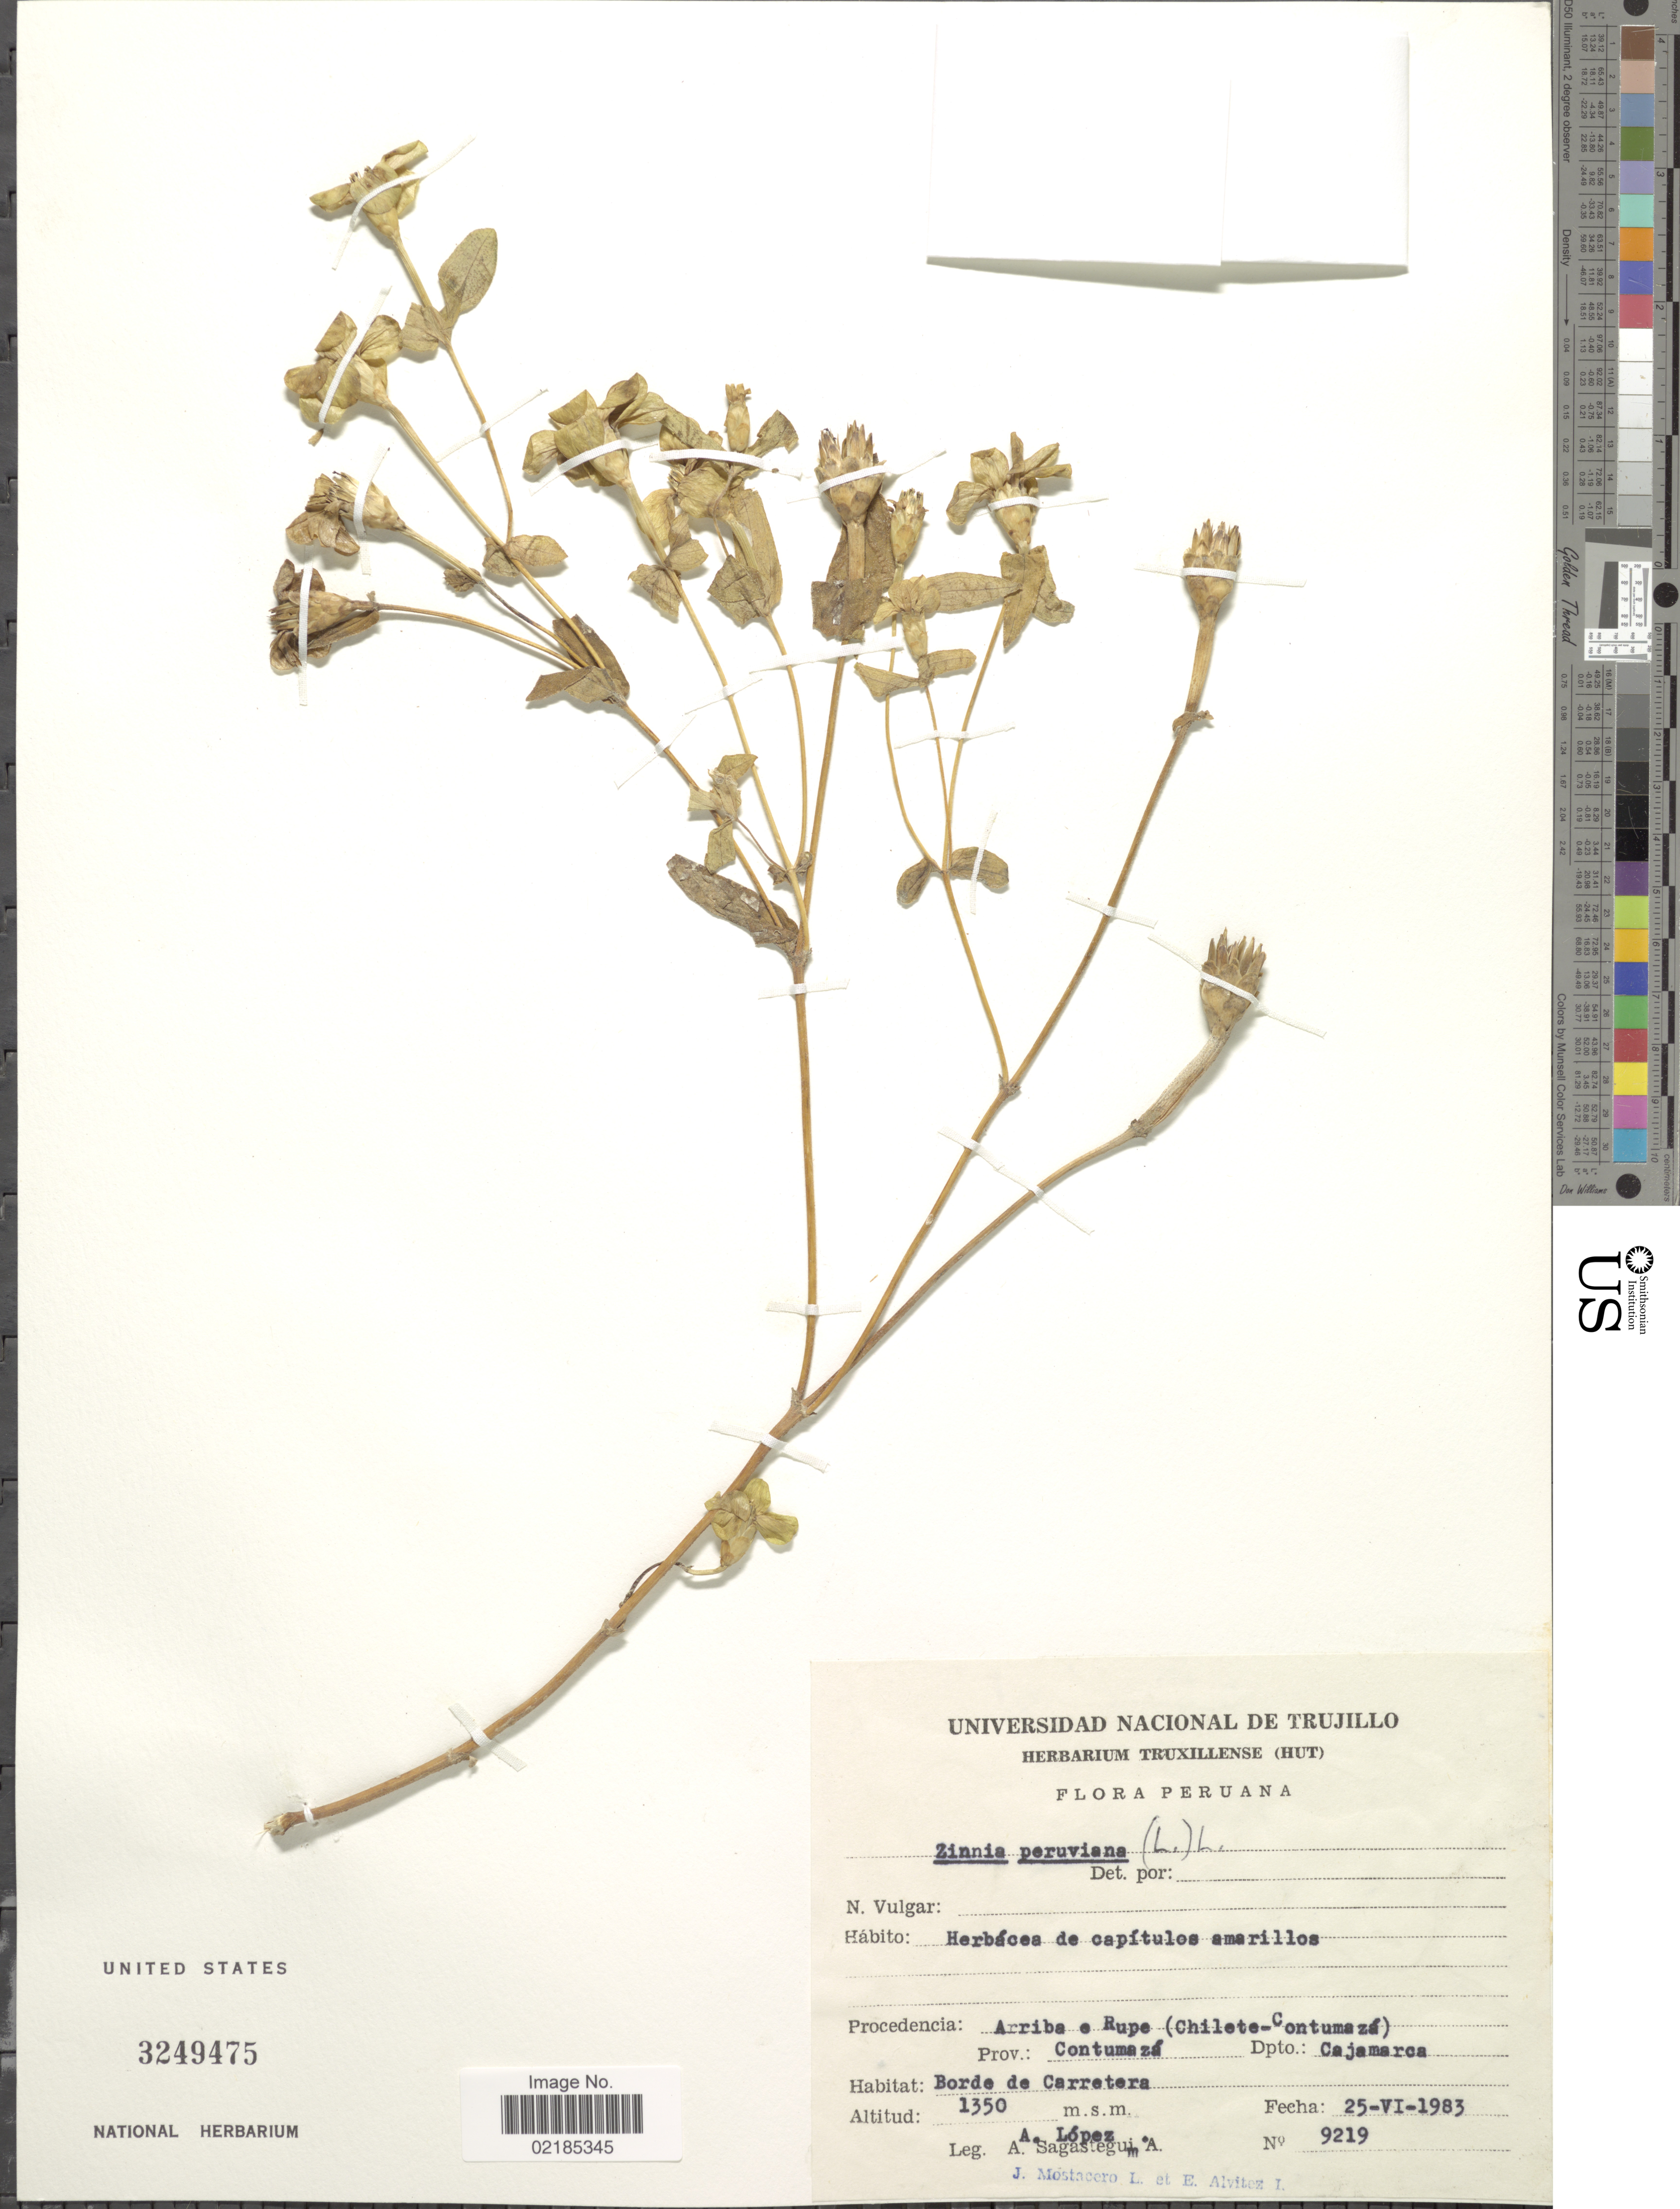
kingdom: Plantae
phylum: Tracheophyta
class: Magnoliopsida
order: Asterales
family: Asteraceae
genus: Zinnia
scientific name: Zinnia multiflora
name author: L.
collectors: A. López, A. Sagástegui A., J. Mostacero L. & E. Alvitez I.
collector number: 9219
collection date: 1983-06-25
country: Peru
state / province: Cajamarca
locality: Arribe e Ruoe (chilete-Contumaza) Prov. Contumaza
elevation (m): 1350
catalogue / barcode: US 3249475